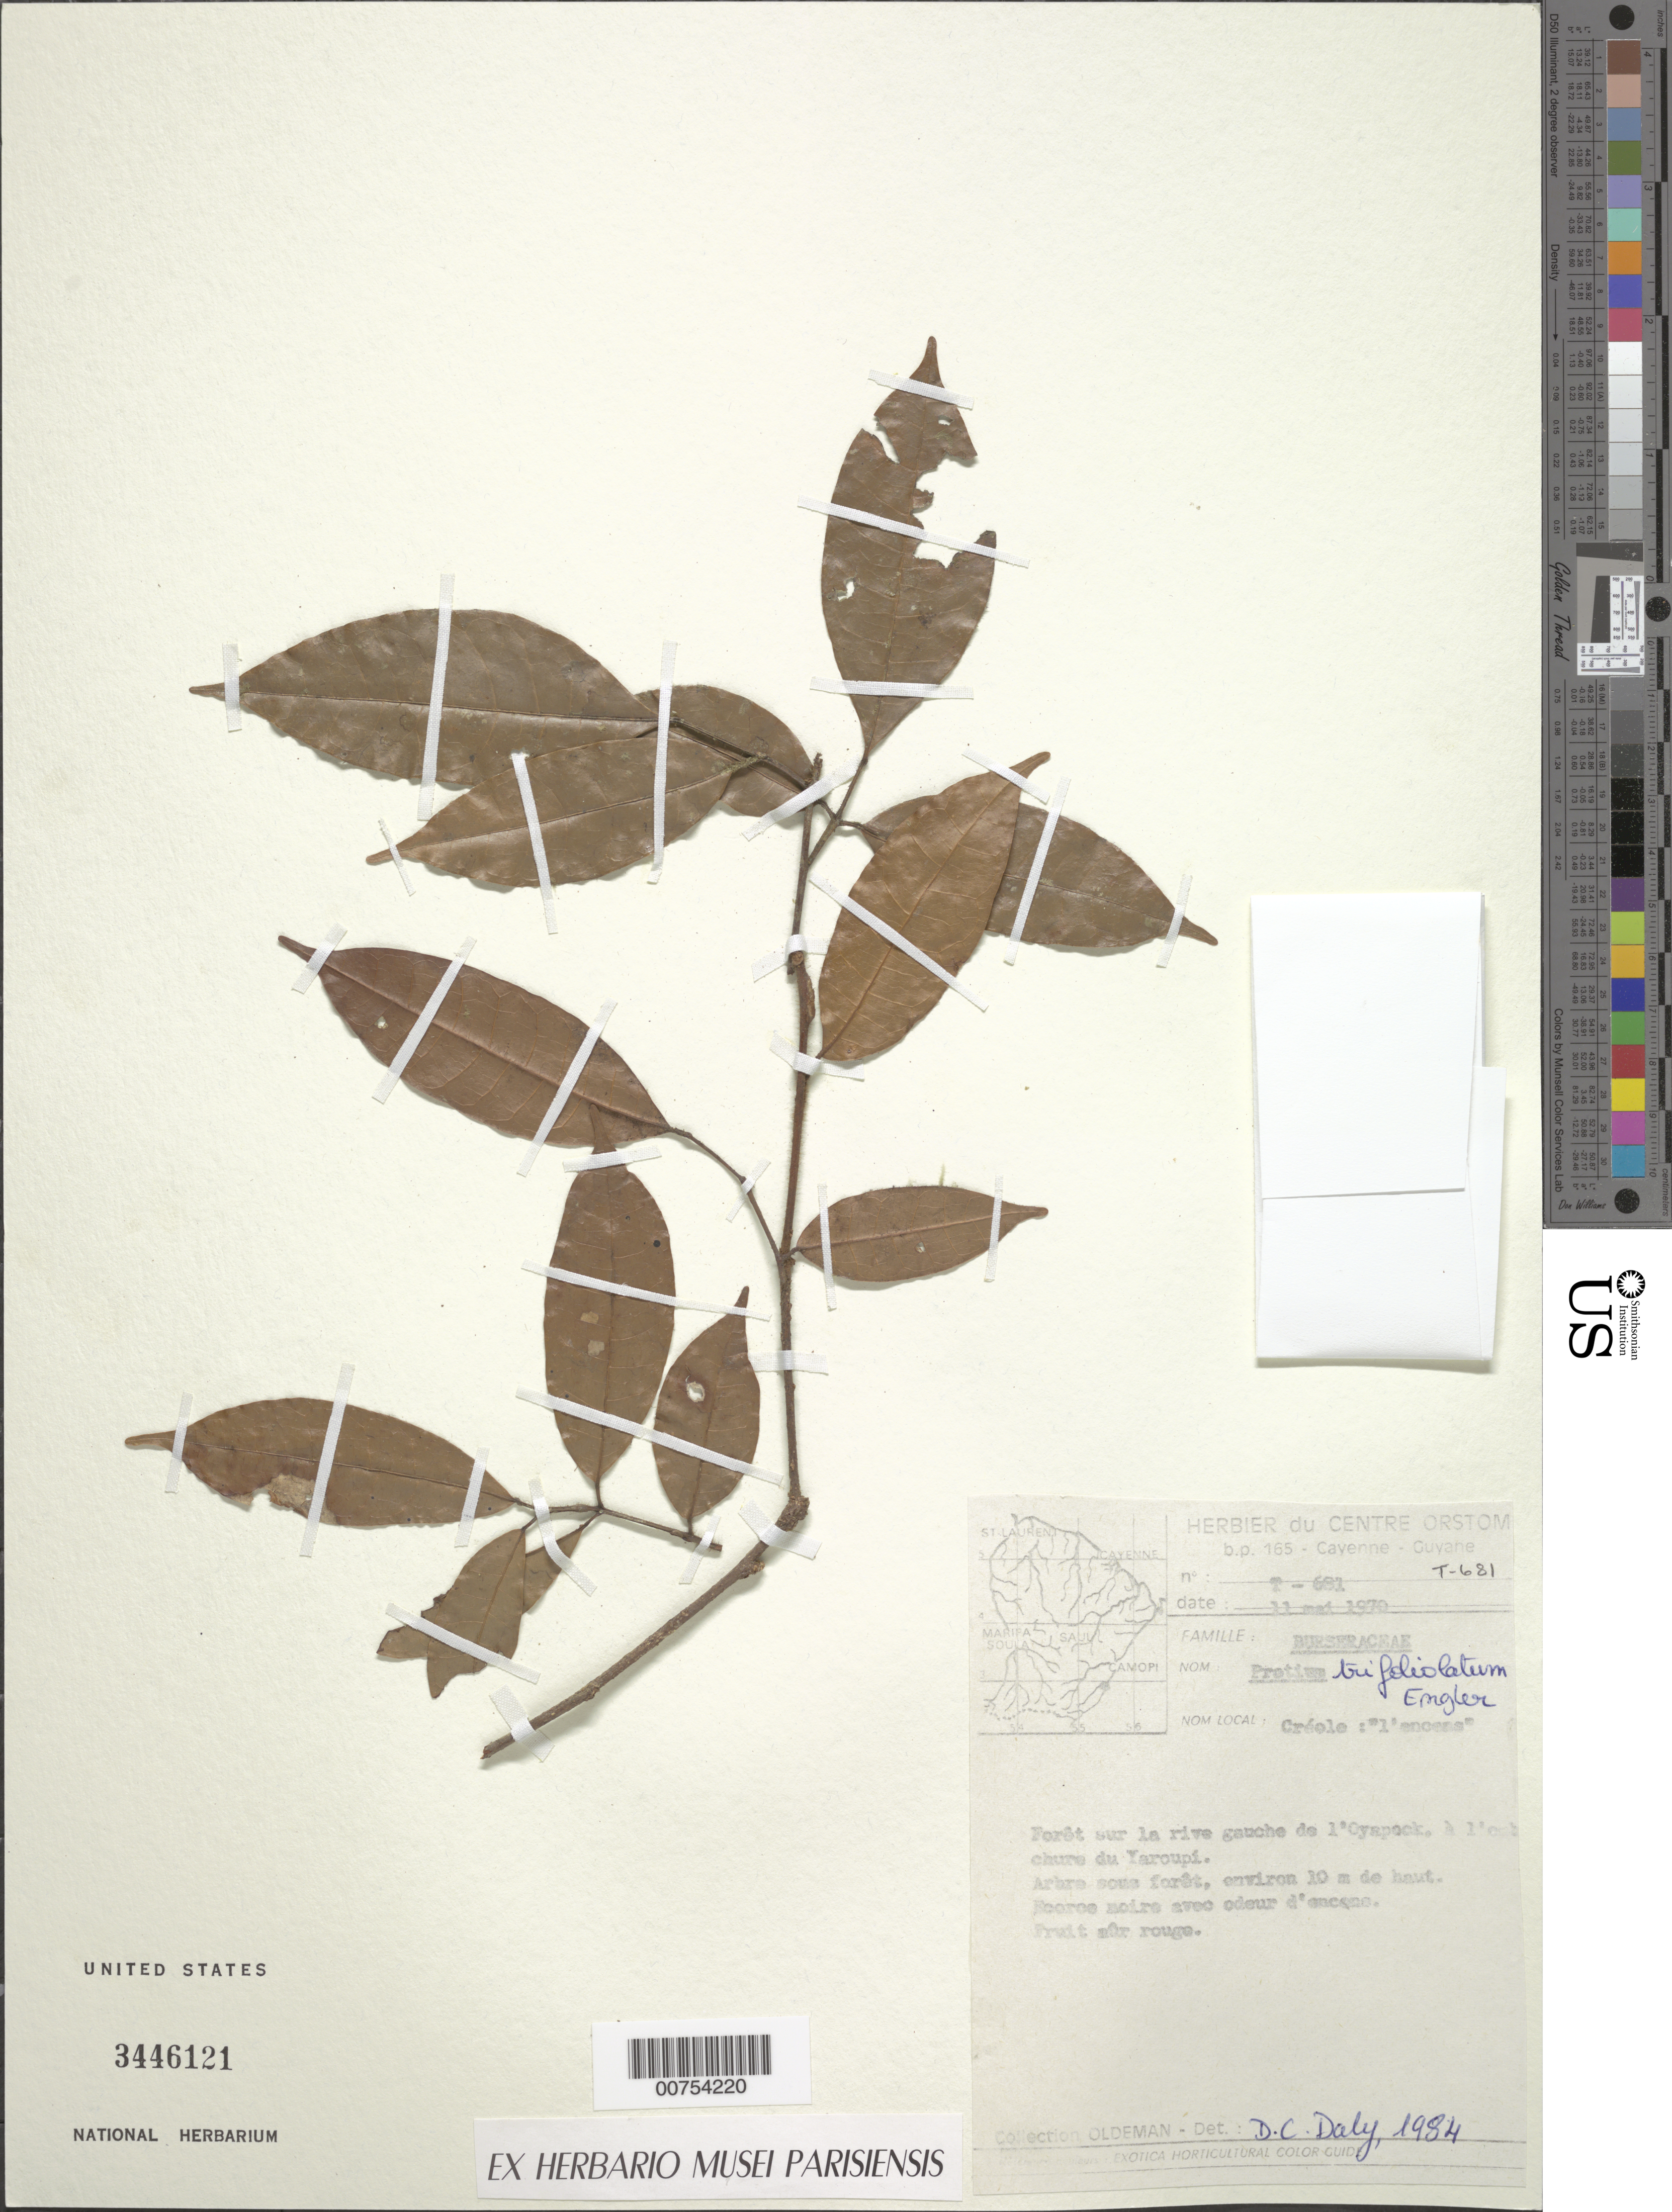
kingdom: Plantae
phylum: Tracheophyta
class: Magnoliopsida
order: Sapindales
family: Burseraceae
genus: Protium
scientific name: Protium trifoliolatum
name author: Engl.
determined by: Daly, D. C.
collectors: R. Oldeman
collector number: T 681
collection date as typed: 11-May-70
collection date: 1970-05-11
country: French Guiana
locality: Oyapock, a l'embouchure du Yaroupi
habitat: Forest along river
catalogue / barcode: US 3446121